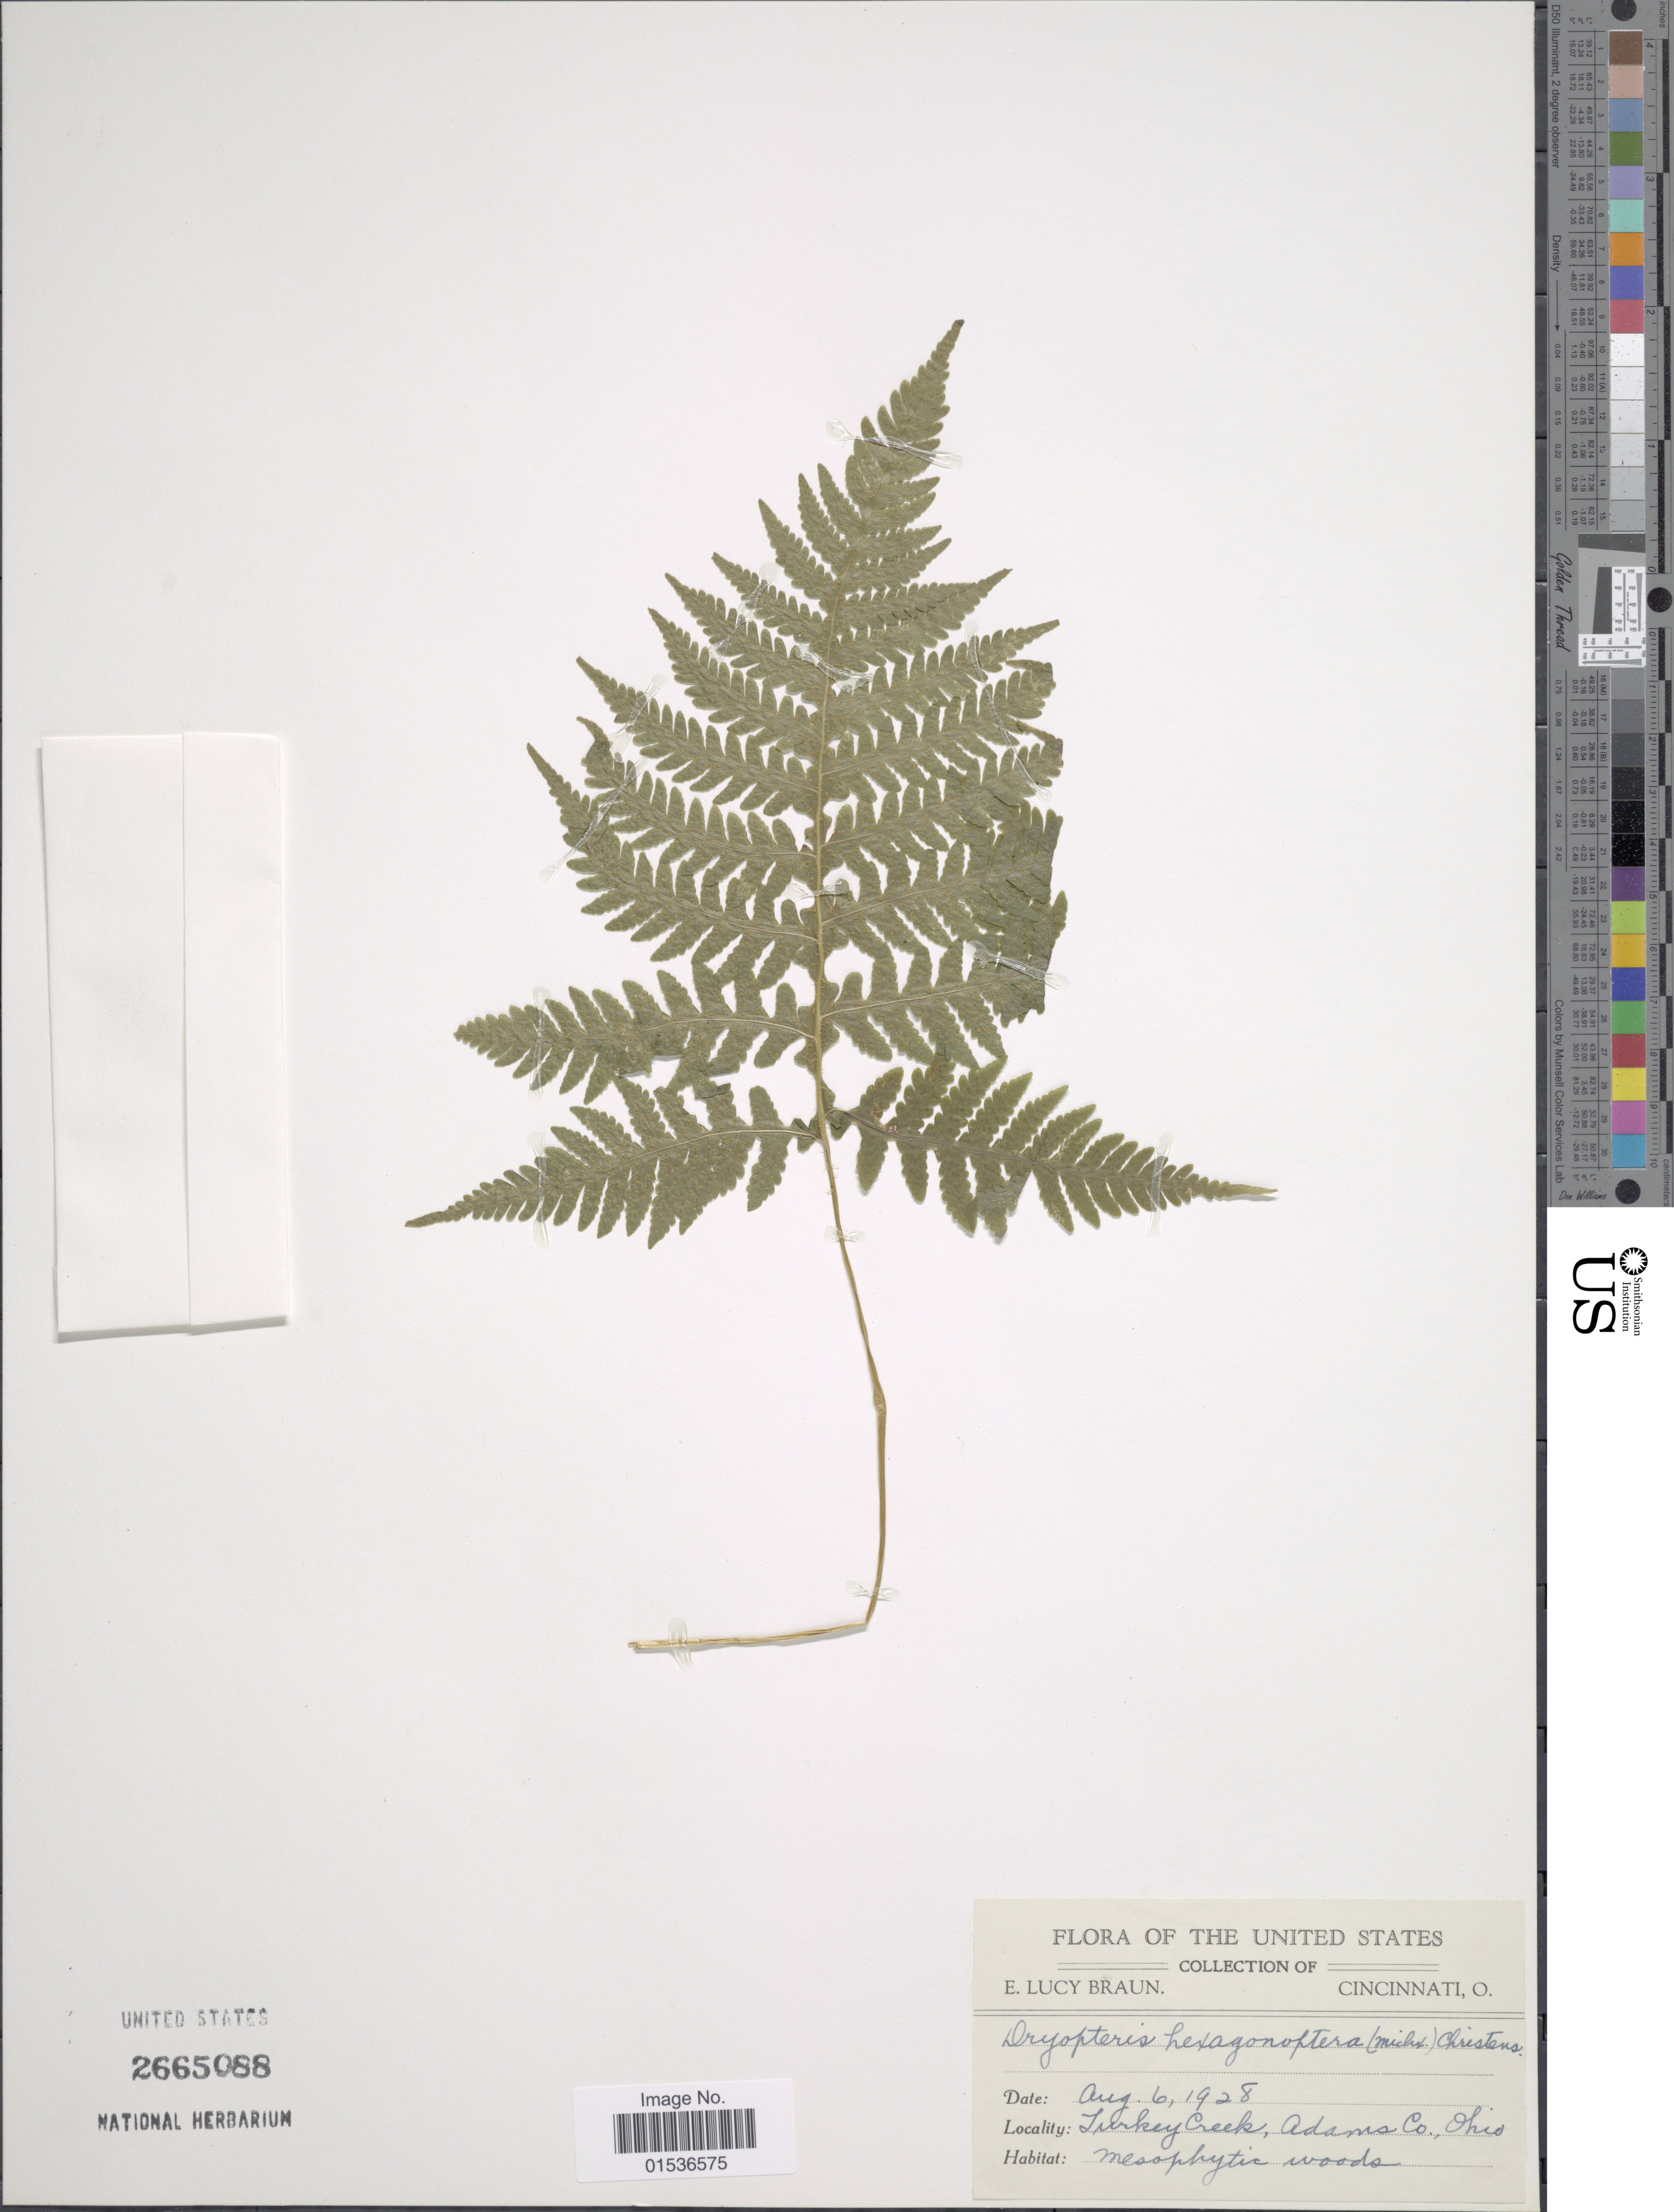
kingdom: Plantae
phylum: Tracheophyta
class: Polypodiopsida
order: Polypodiales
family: Thelypteridaceae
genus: Phegopteris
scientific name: Phegopteris hexagonoptera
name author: (Michx.) Fée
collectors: E. L. Braun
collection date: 1928-08-06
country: United States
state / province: Ohio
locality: United States, Turkey Creek, Adams Co. Ohio.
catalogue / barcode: US 2665088